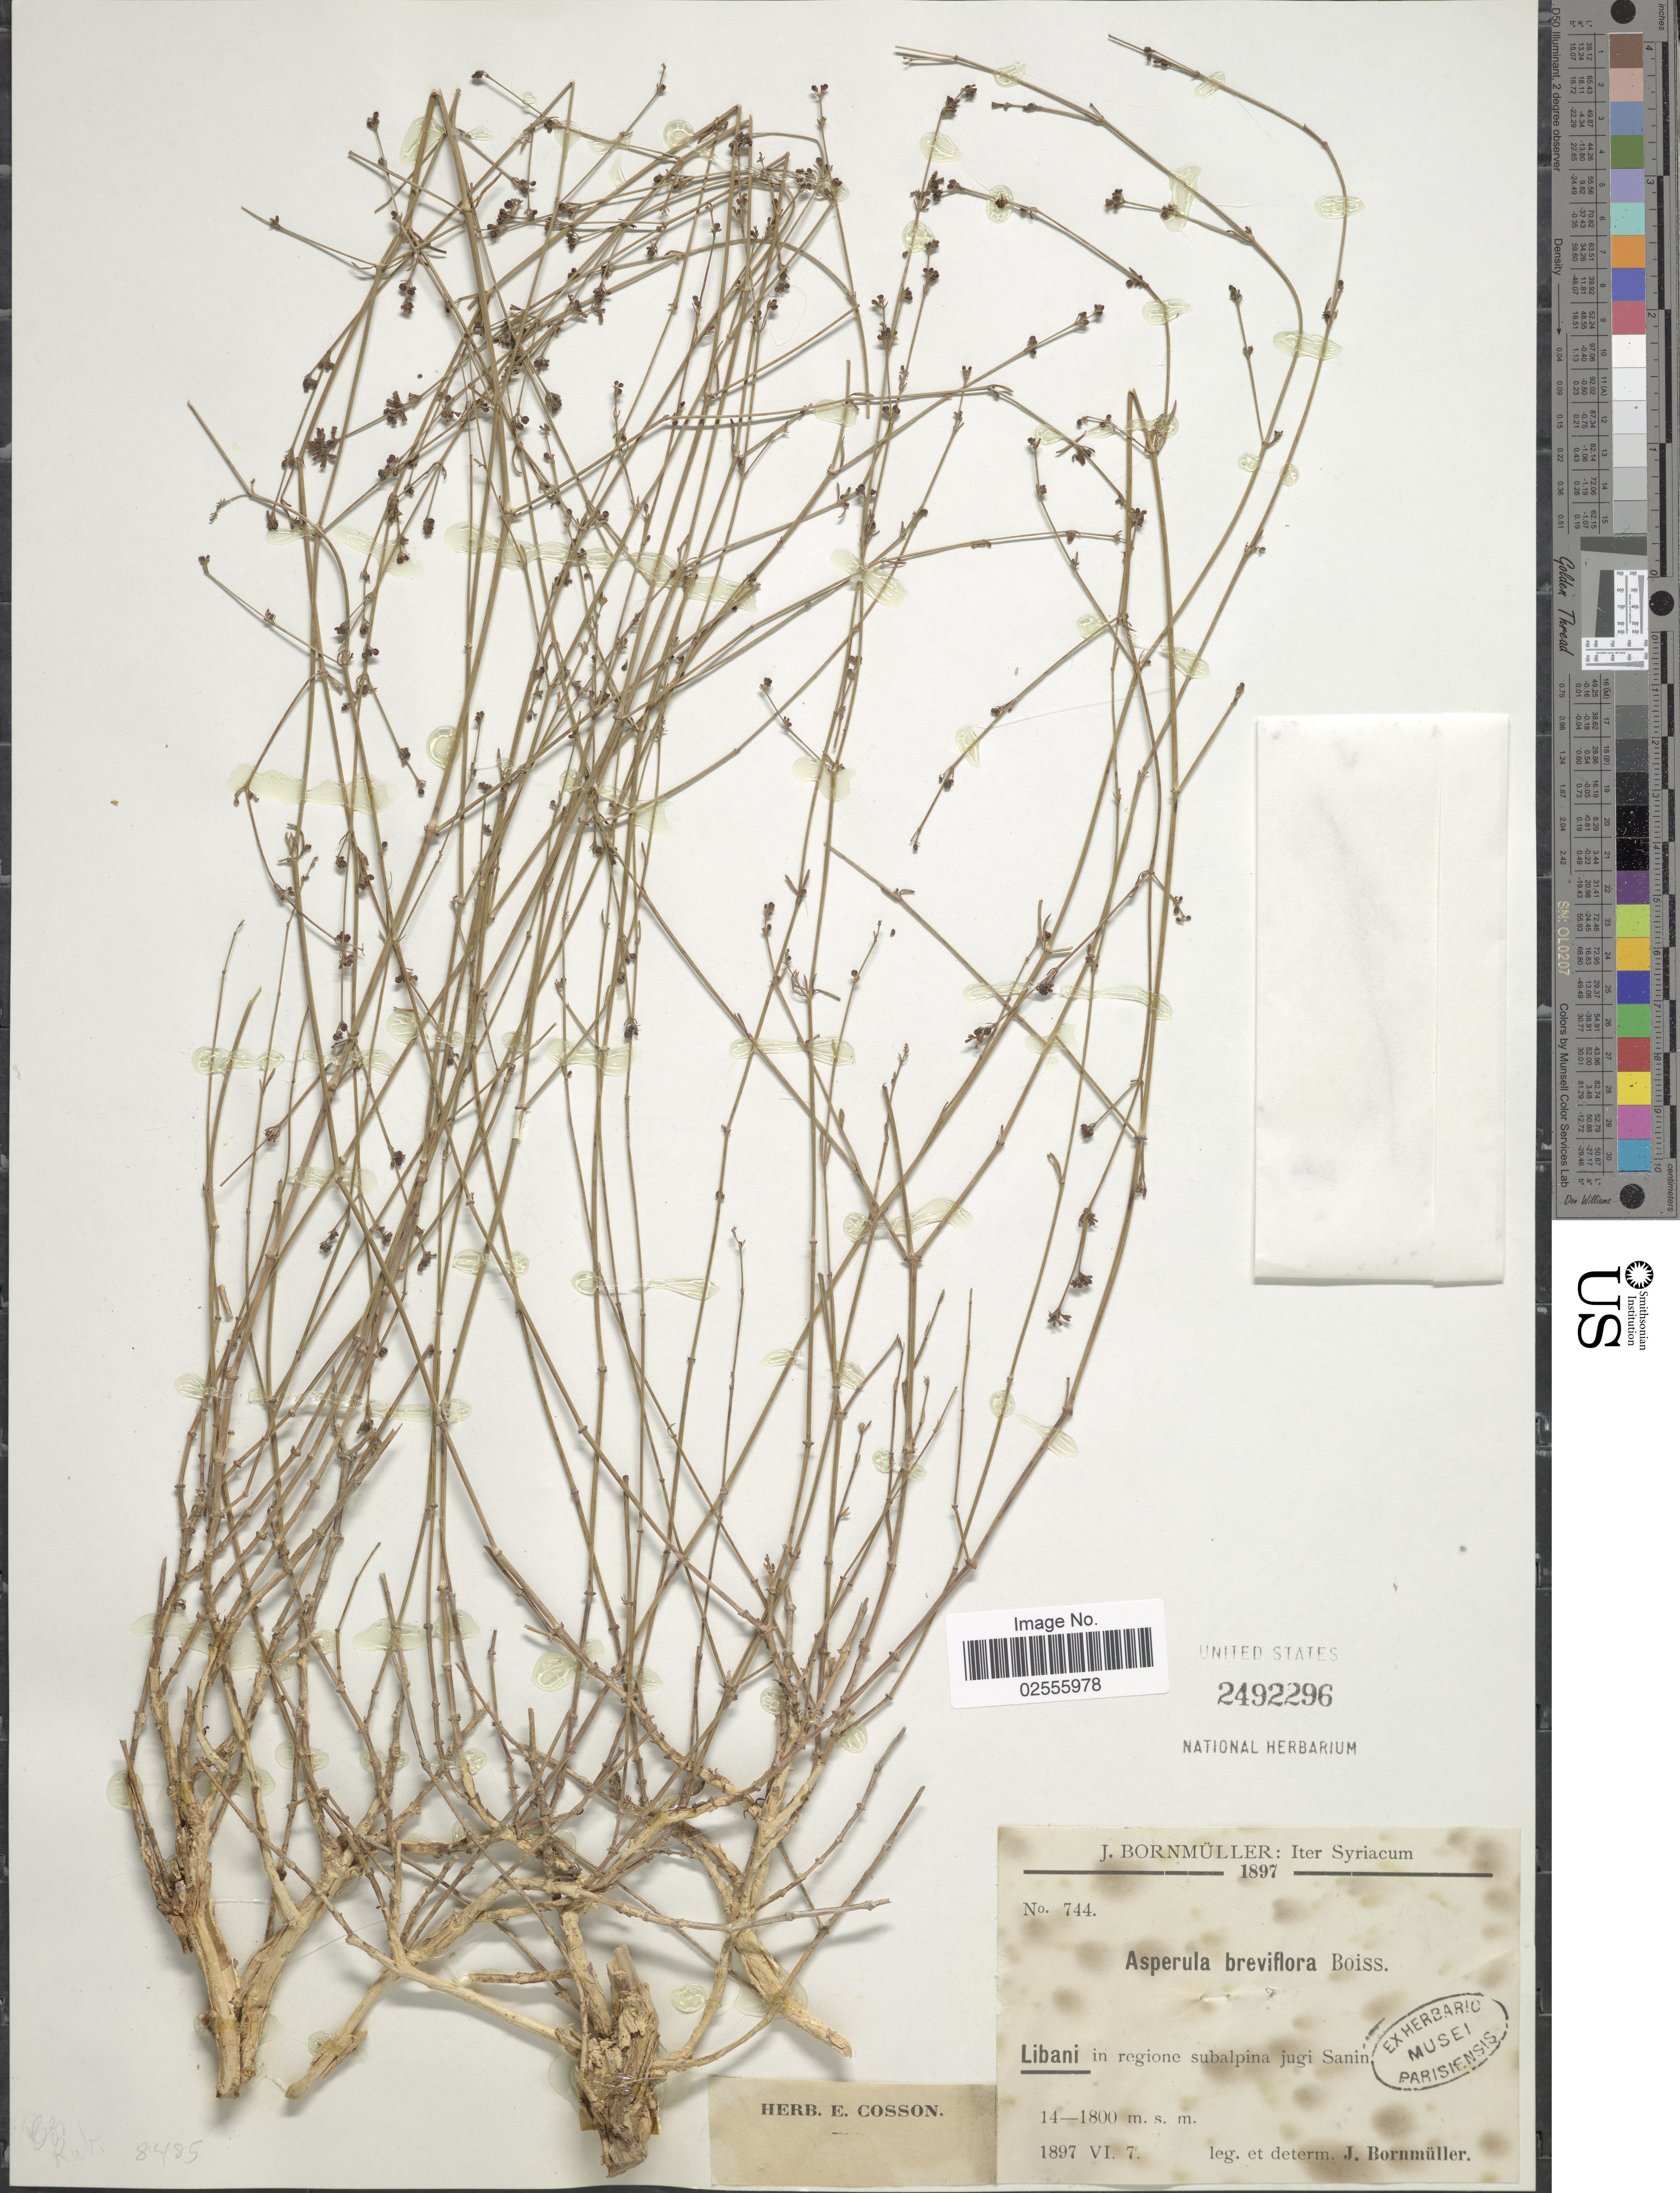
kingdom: Plantae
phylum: Tracheophyta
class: Magnoliopsida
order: Gentianales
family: Rubiaceae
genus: Asperula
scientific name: Asperula breviflora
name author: Boiss.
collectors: J. Bornmüller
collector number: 744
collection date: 1897-06-07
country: Lebanon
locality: Iter Syriacum, Libani in regione subalpina jugi Sanin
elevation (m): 1400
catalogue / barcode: US 2492296